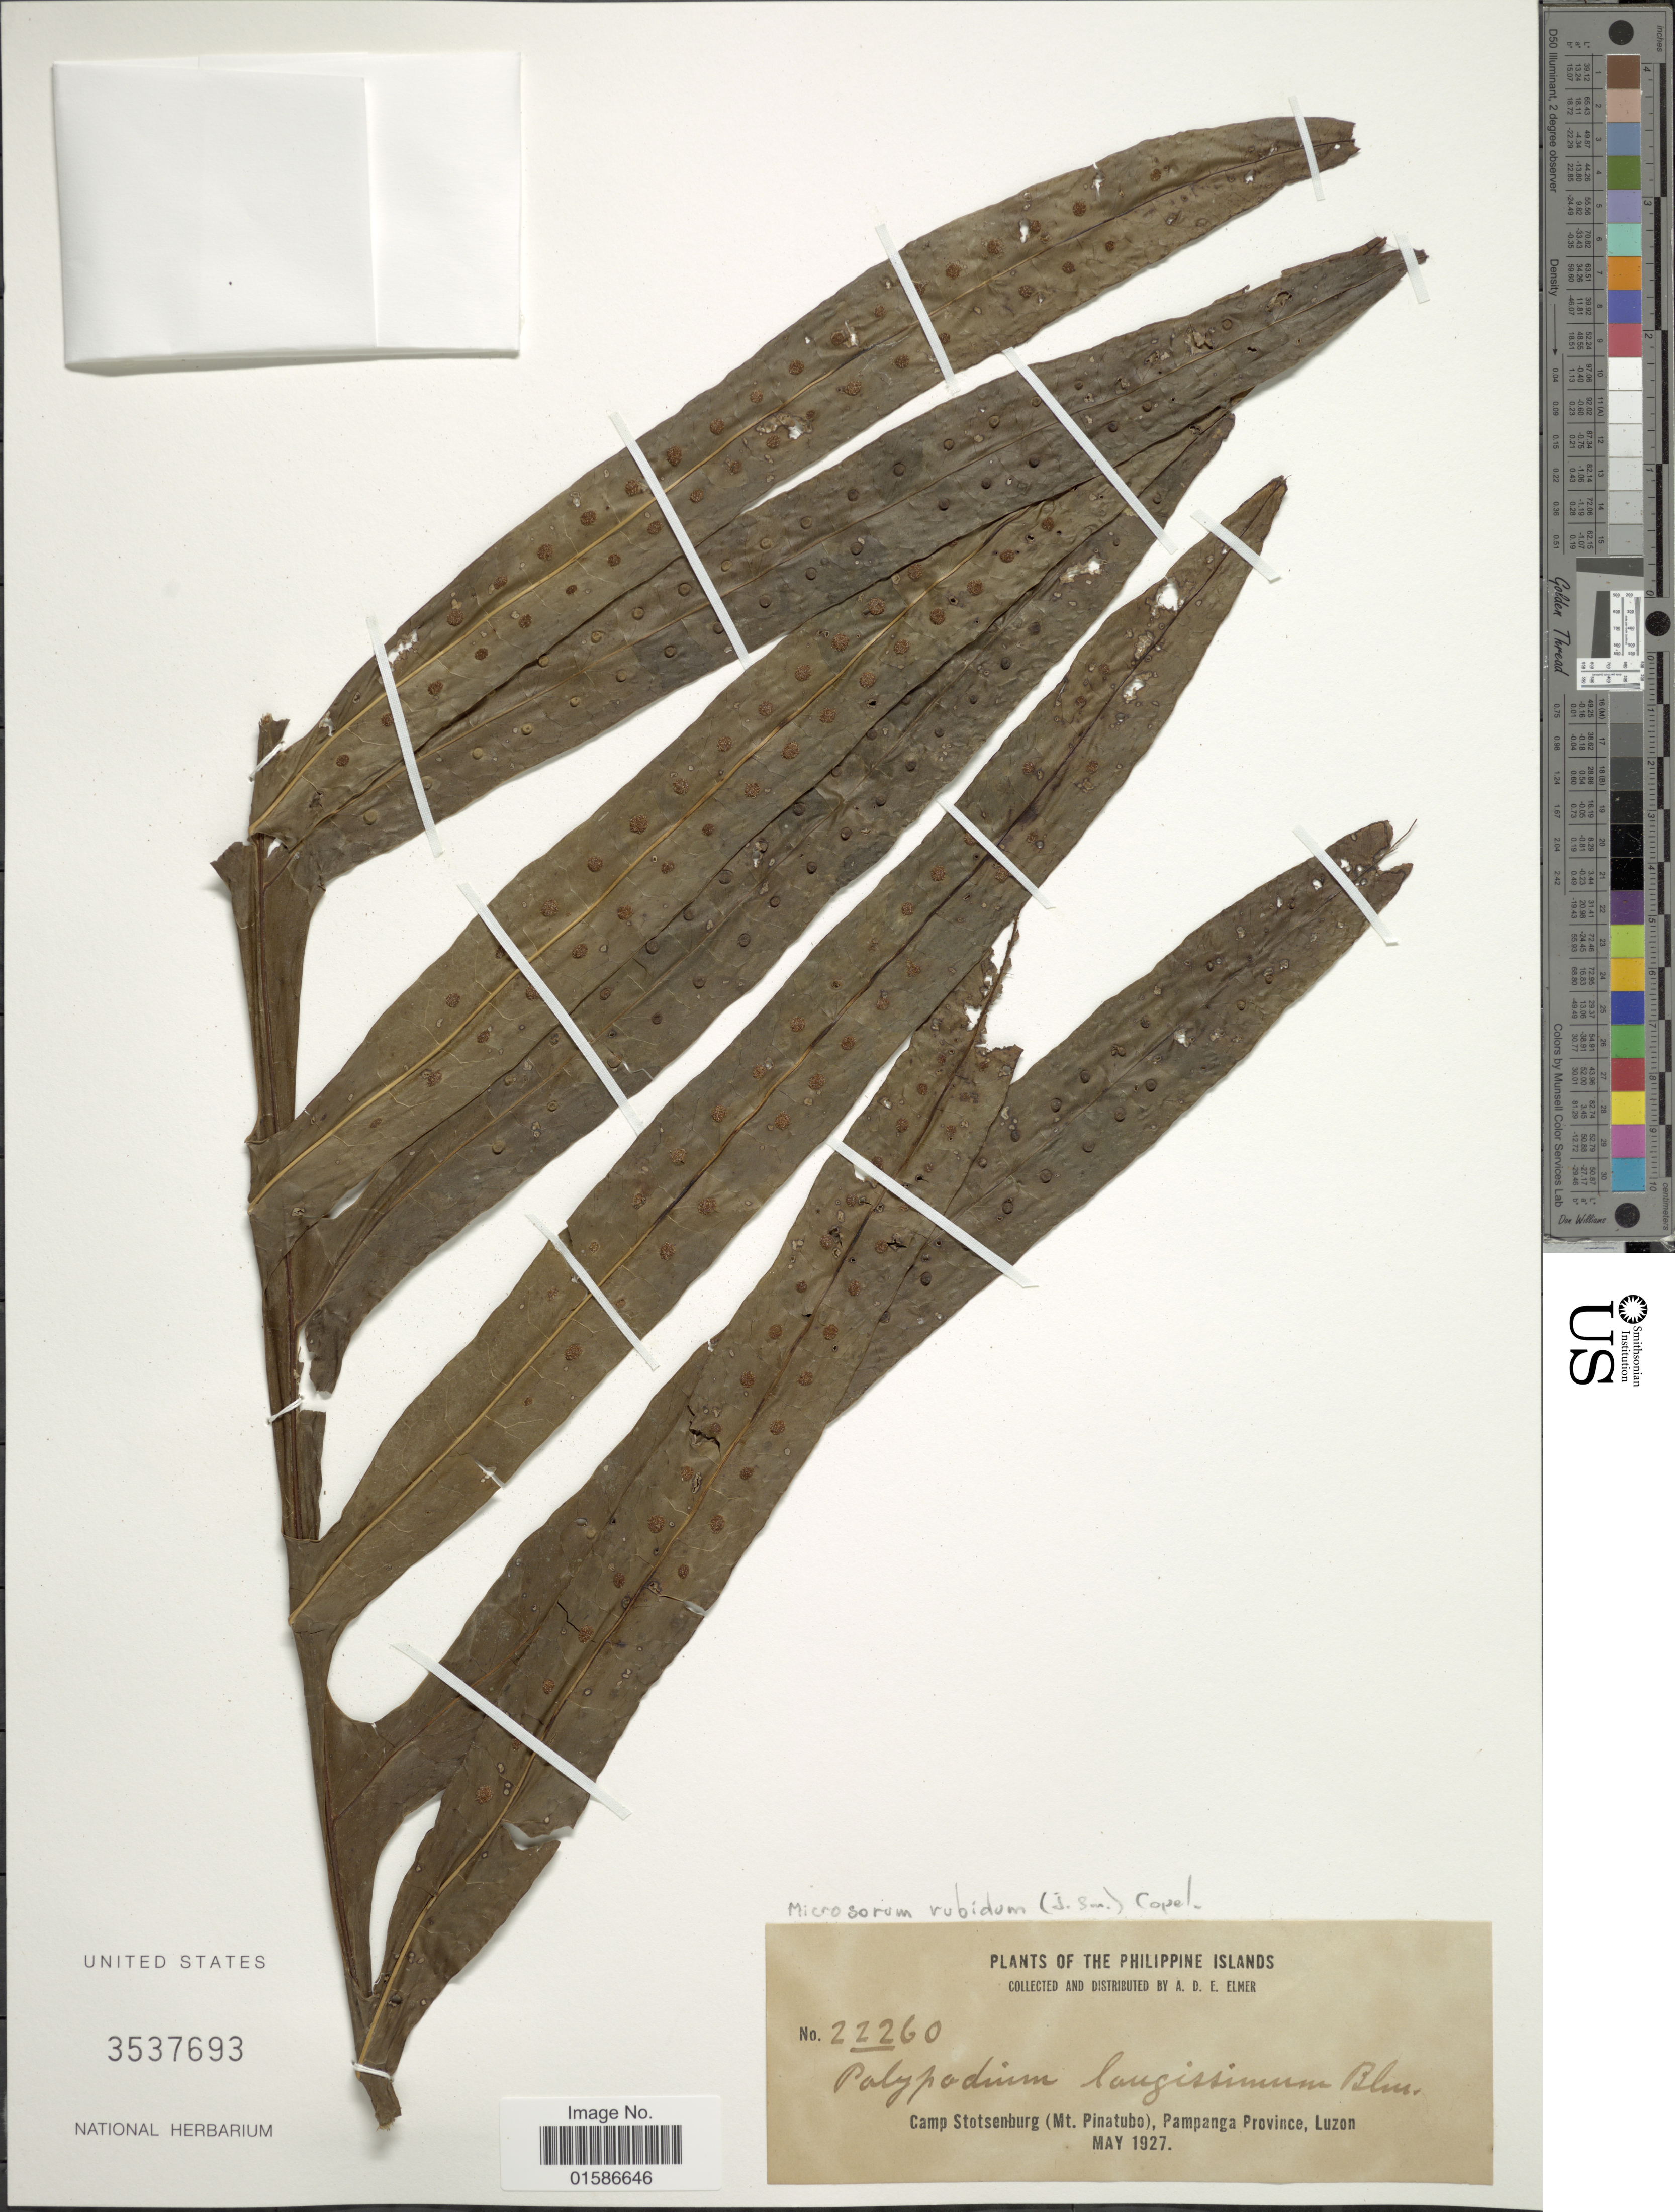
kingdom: Plantae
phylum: Tracheophyta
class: Polypodiopsida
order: Polypodiales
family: Polypodiaceae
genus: Microsorum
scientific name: Microsorum rubidum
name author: (Kunze) Copel.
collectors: A. D. E. Elmer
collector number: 22260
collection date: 1927-05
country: Philippines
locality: The Philippine Islands, Camp Stotsenburg (Mt Pinatubo), Pampanga Province, Luzon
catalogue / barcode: US 3537693